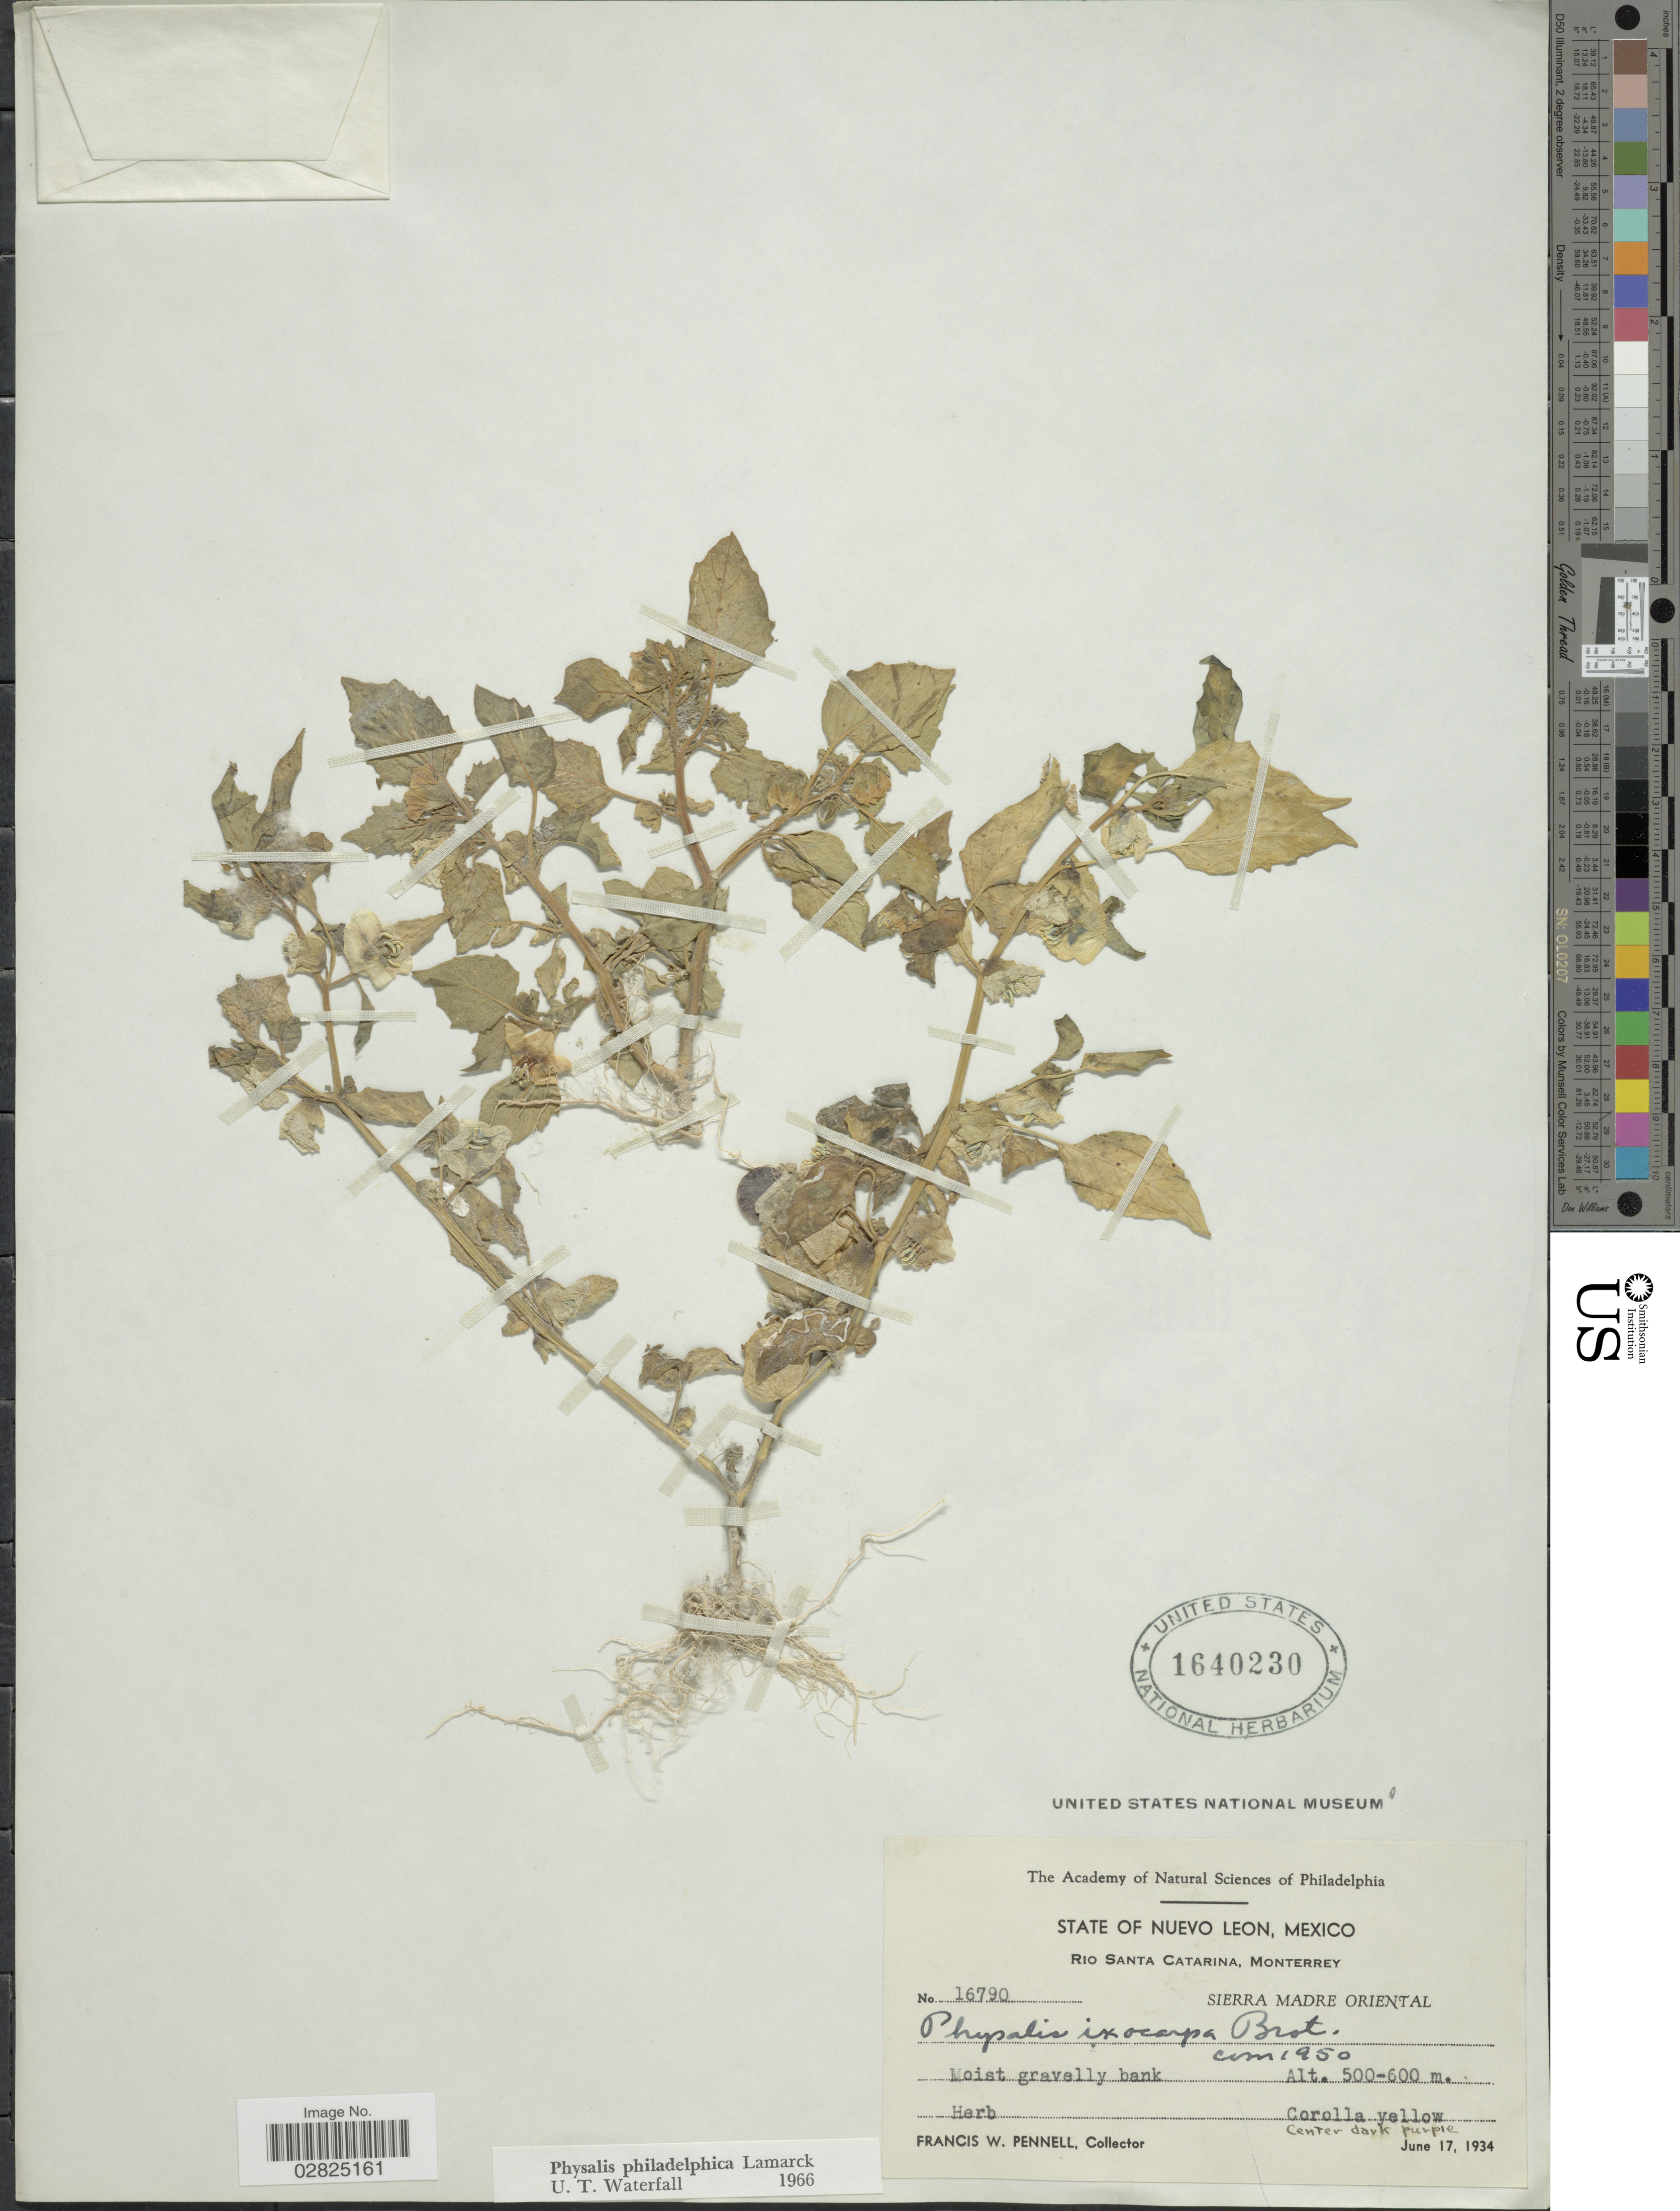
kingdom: Plantae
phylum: Tracheophyta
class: Magnoliopsida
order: Solanales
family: Solanaceae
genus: Physalis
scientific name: Physalis philadelphica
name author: Lam.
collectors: F. W. Pennell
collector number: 16790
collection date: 1934-06-17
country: Mexico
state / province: Nuevo León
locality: Rio Santa Catarina, Monterrey, Sierra Madre Oriental.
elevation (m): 500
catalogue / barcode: US 1640230